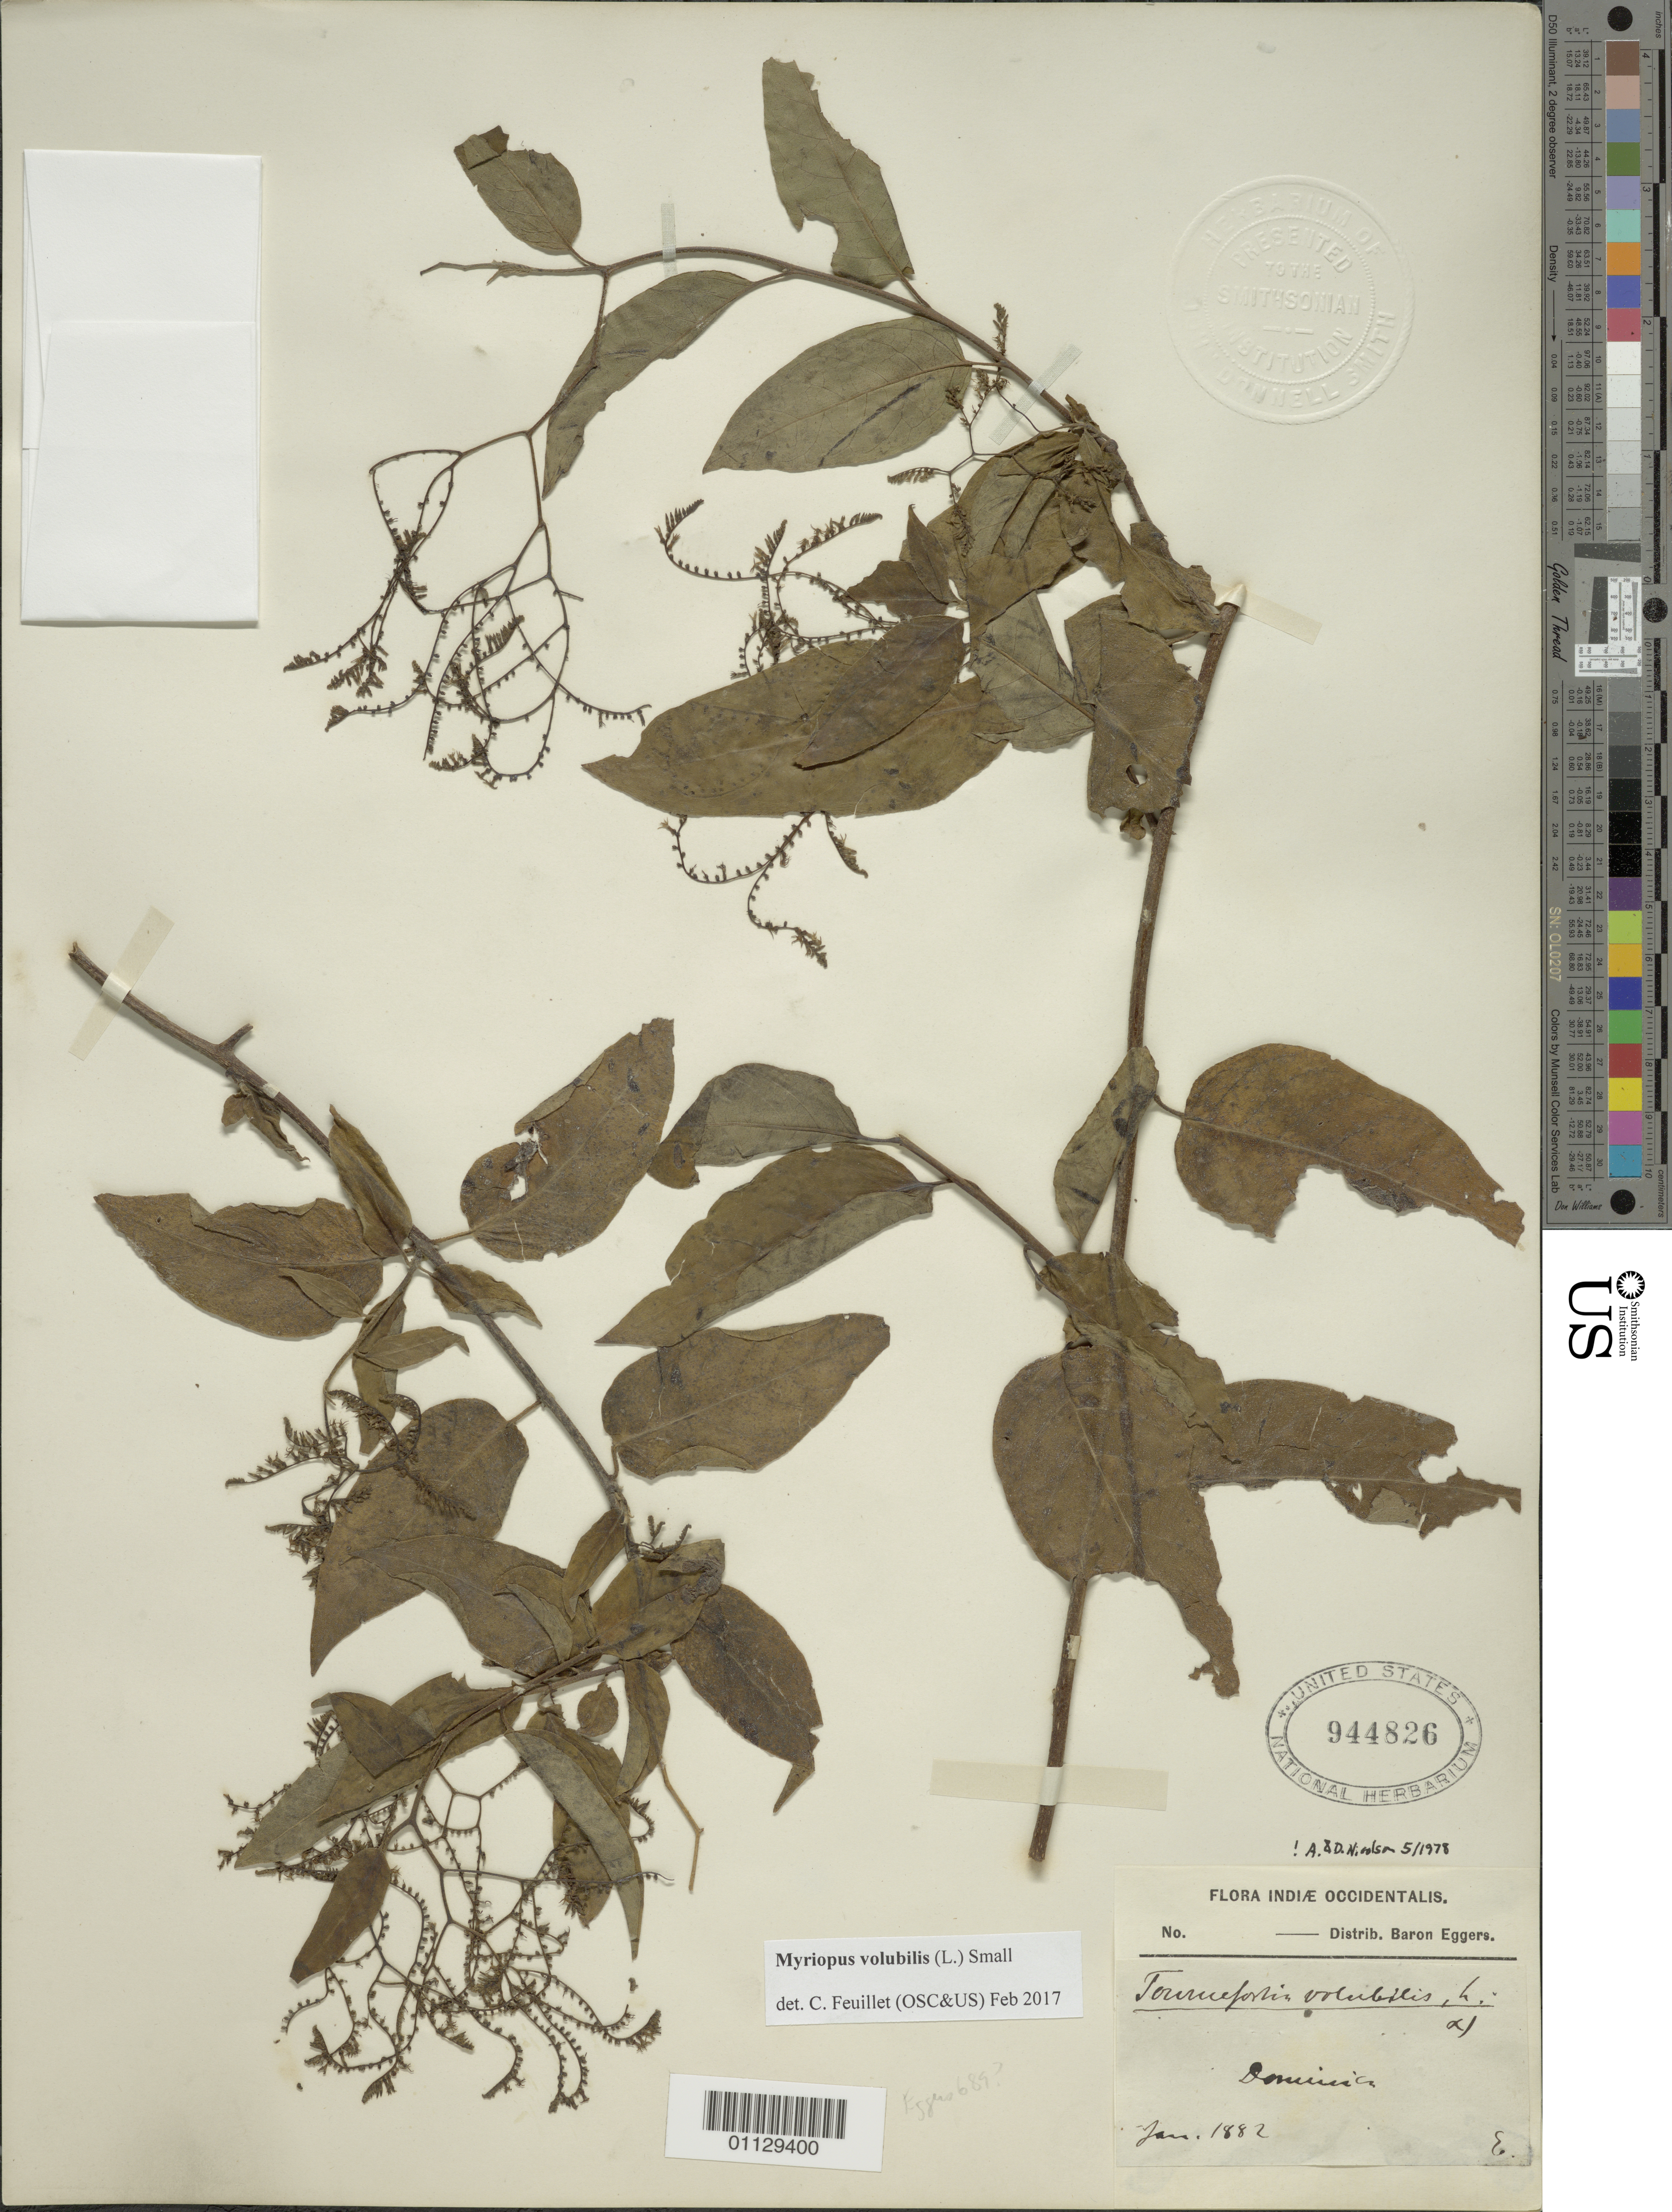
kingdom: Plantae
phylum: Tracheophyta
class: Magnoliopsida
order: Boraginales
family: Heliotropiaceae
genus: Myriopus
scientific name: Myriopus volubilis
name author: (L.) Small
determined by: Feuillet, C.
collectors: H. F. A. von Eggers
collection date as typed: Jan 1882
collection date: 1882-01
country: Dominica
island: Dominica I.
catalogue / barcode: US 944826